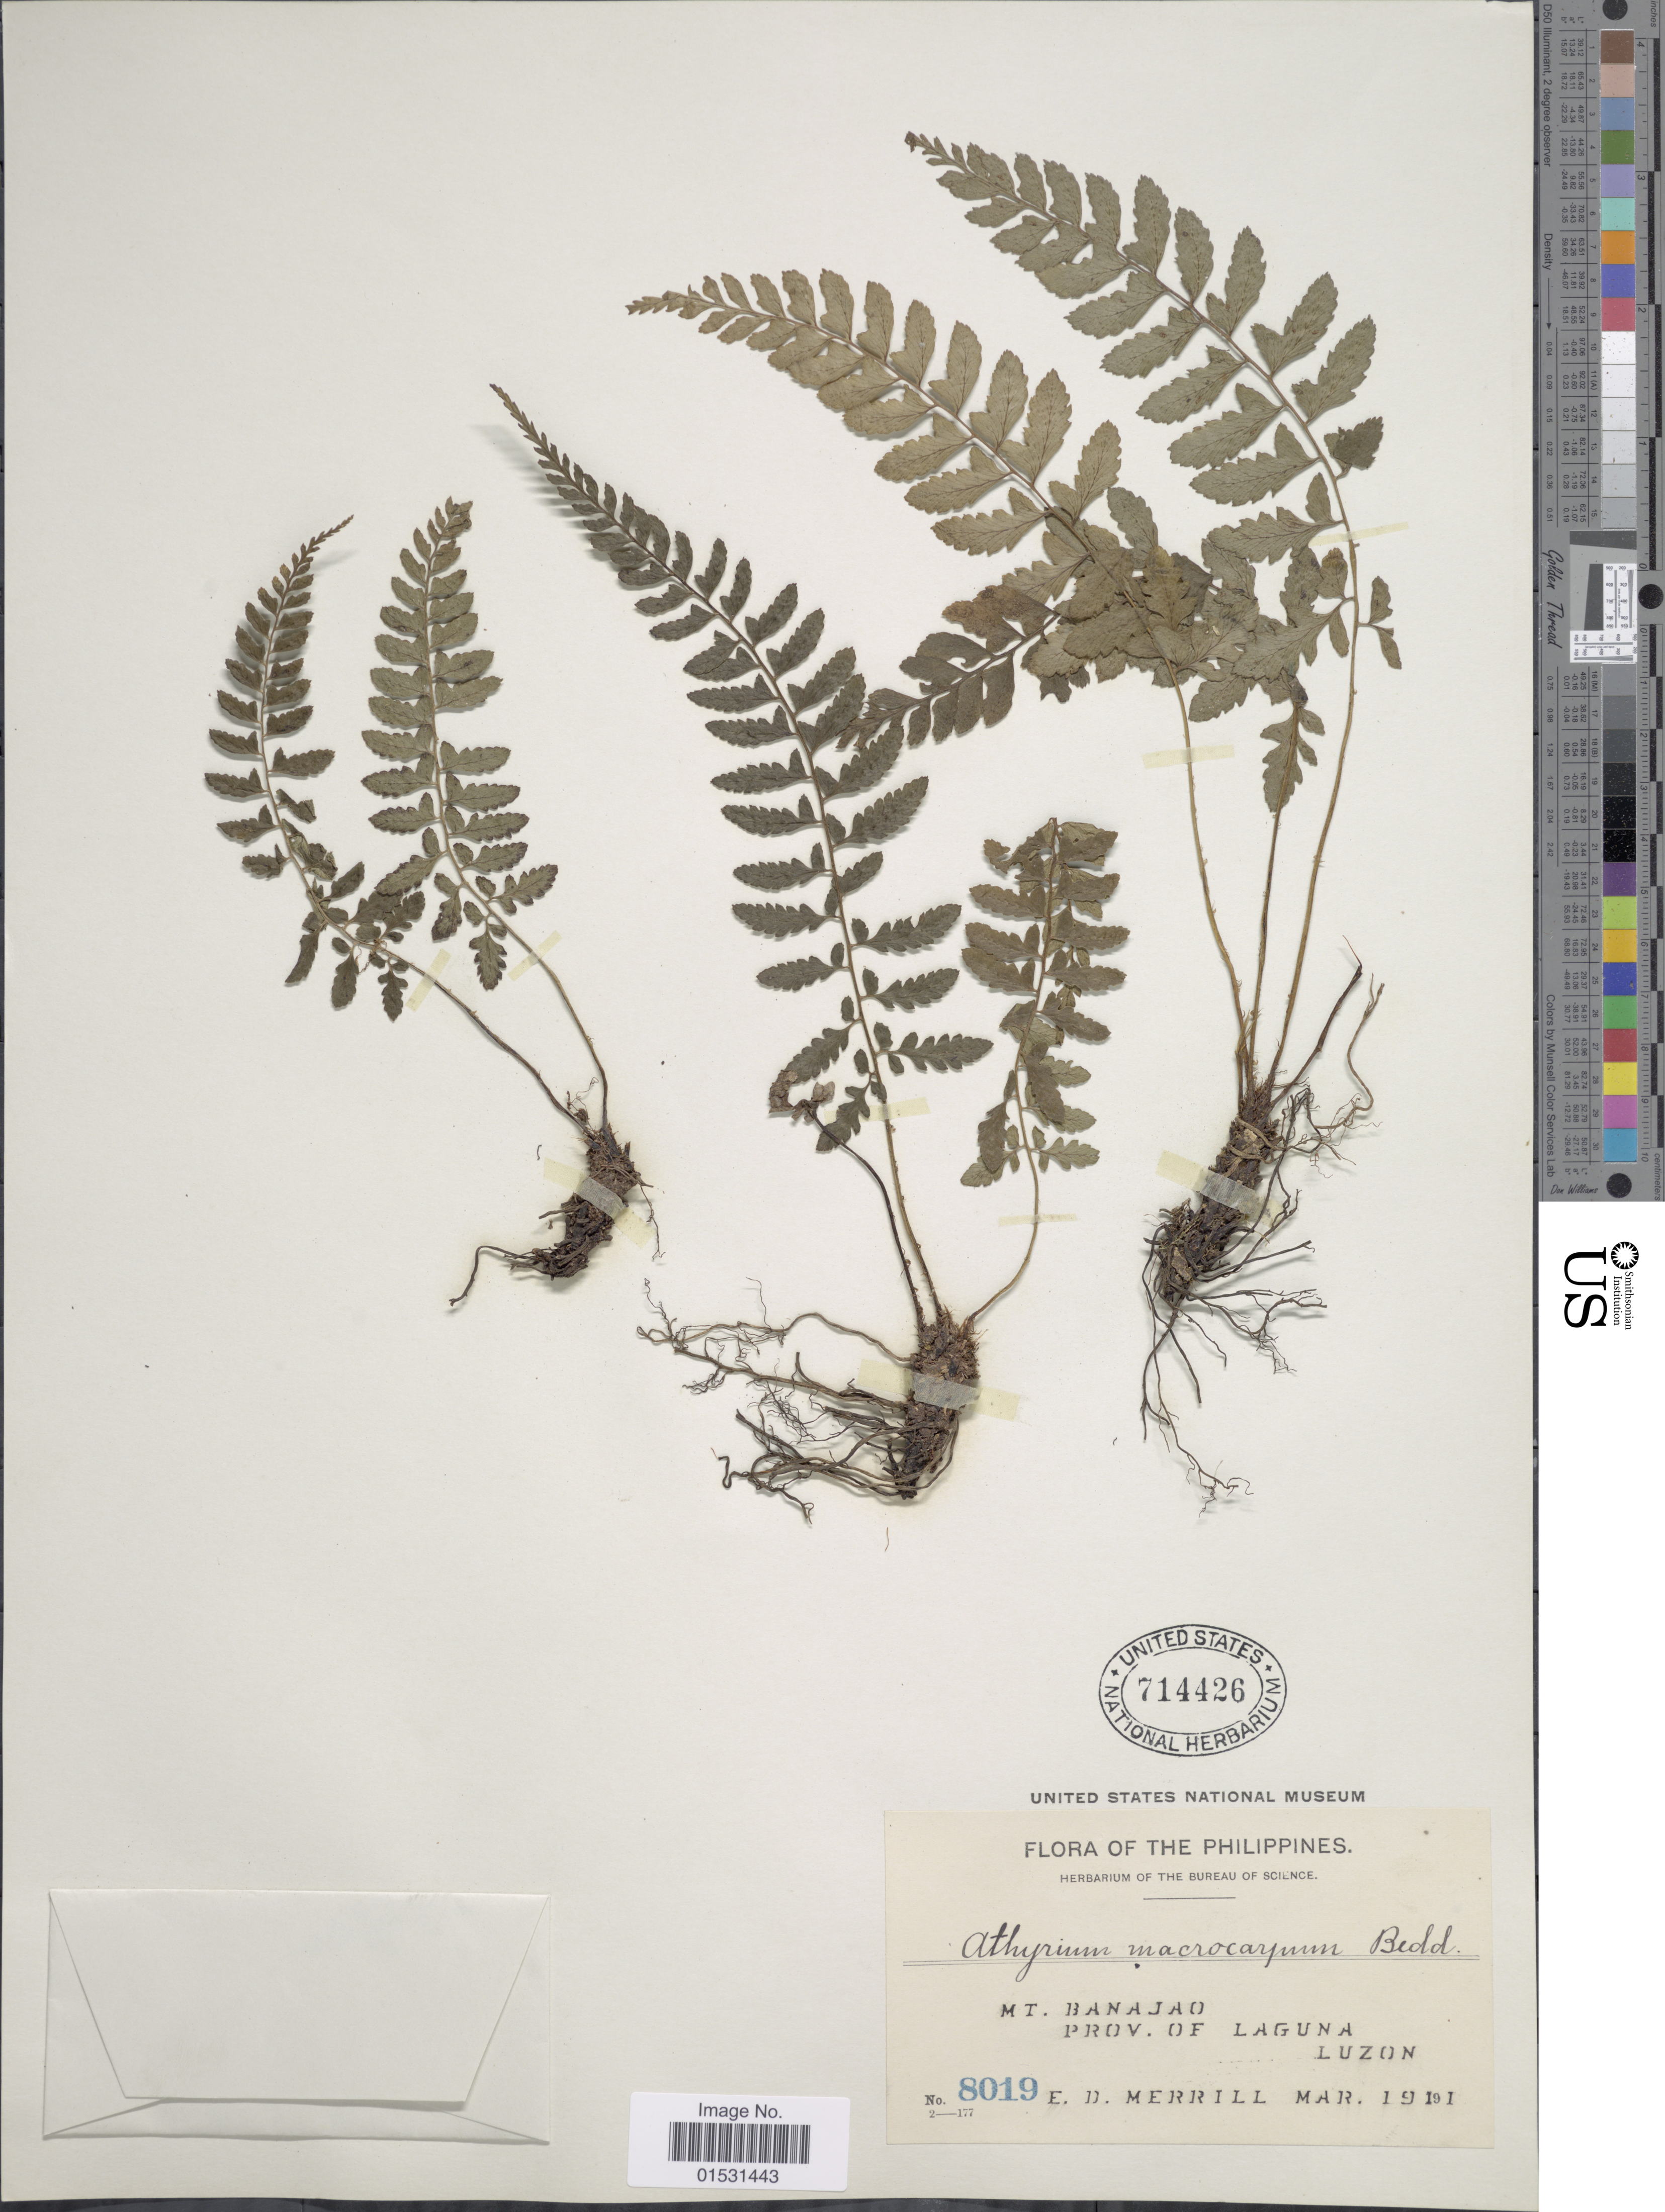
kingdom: Plantae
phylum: Tracheophyta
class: Polypodiopsida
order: Polypodiales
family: Athyriaceae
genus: Athyrium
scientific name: Athyrium macrocarpon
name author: Bedd.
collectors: E. D. Merrill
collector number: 8019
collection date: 1911-03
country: Philippines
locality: Mt. Banajao. Prov. of Laguna. Luzon.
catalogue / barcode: US 7114426